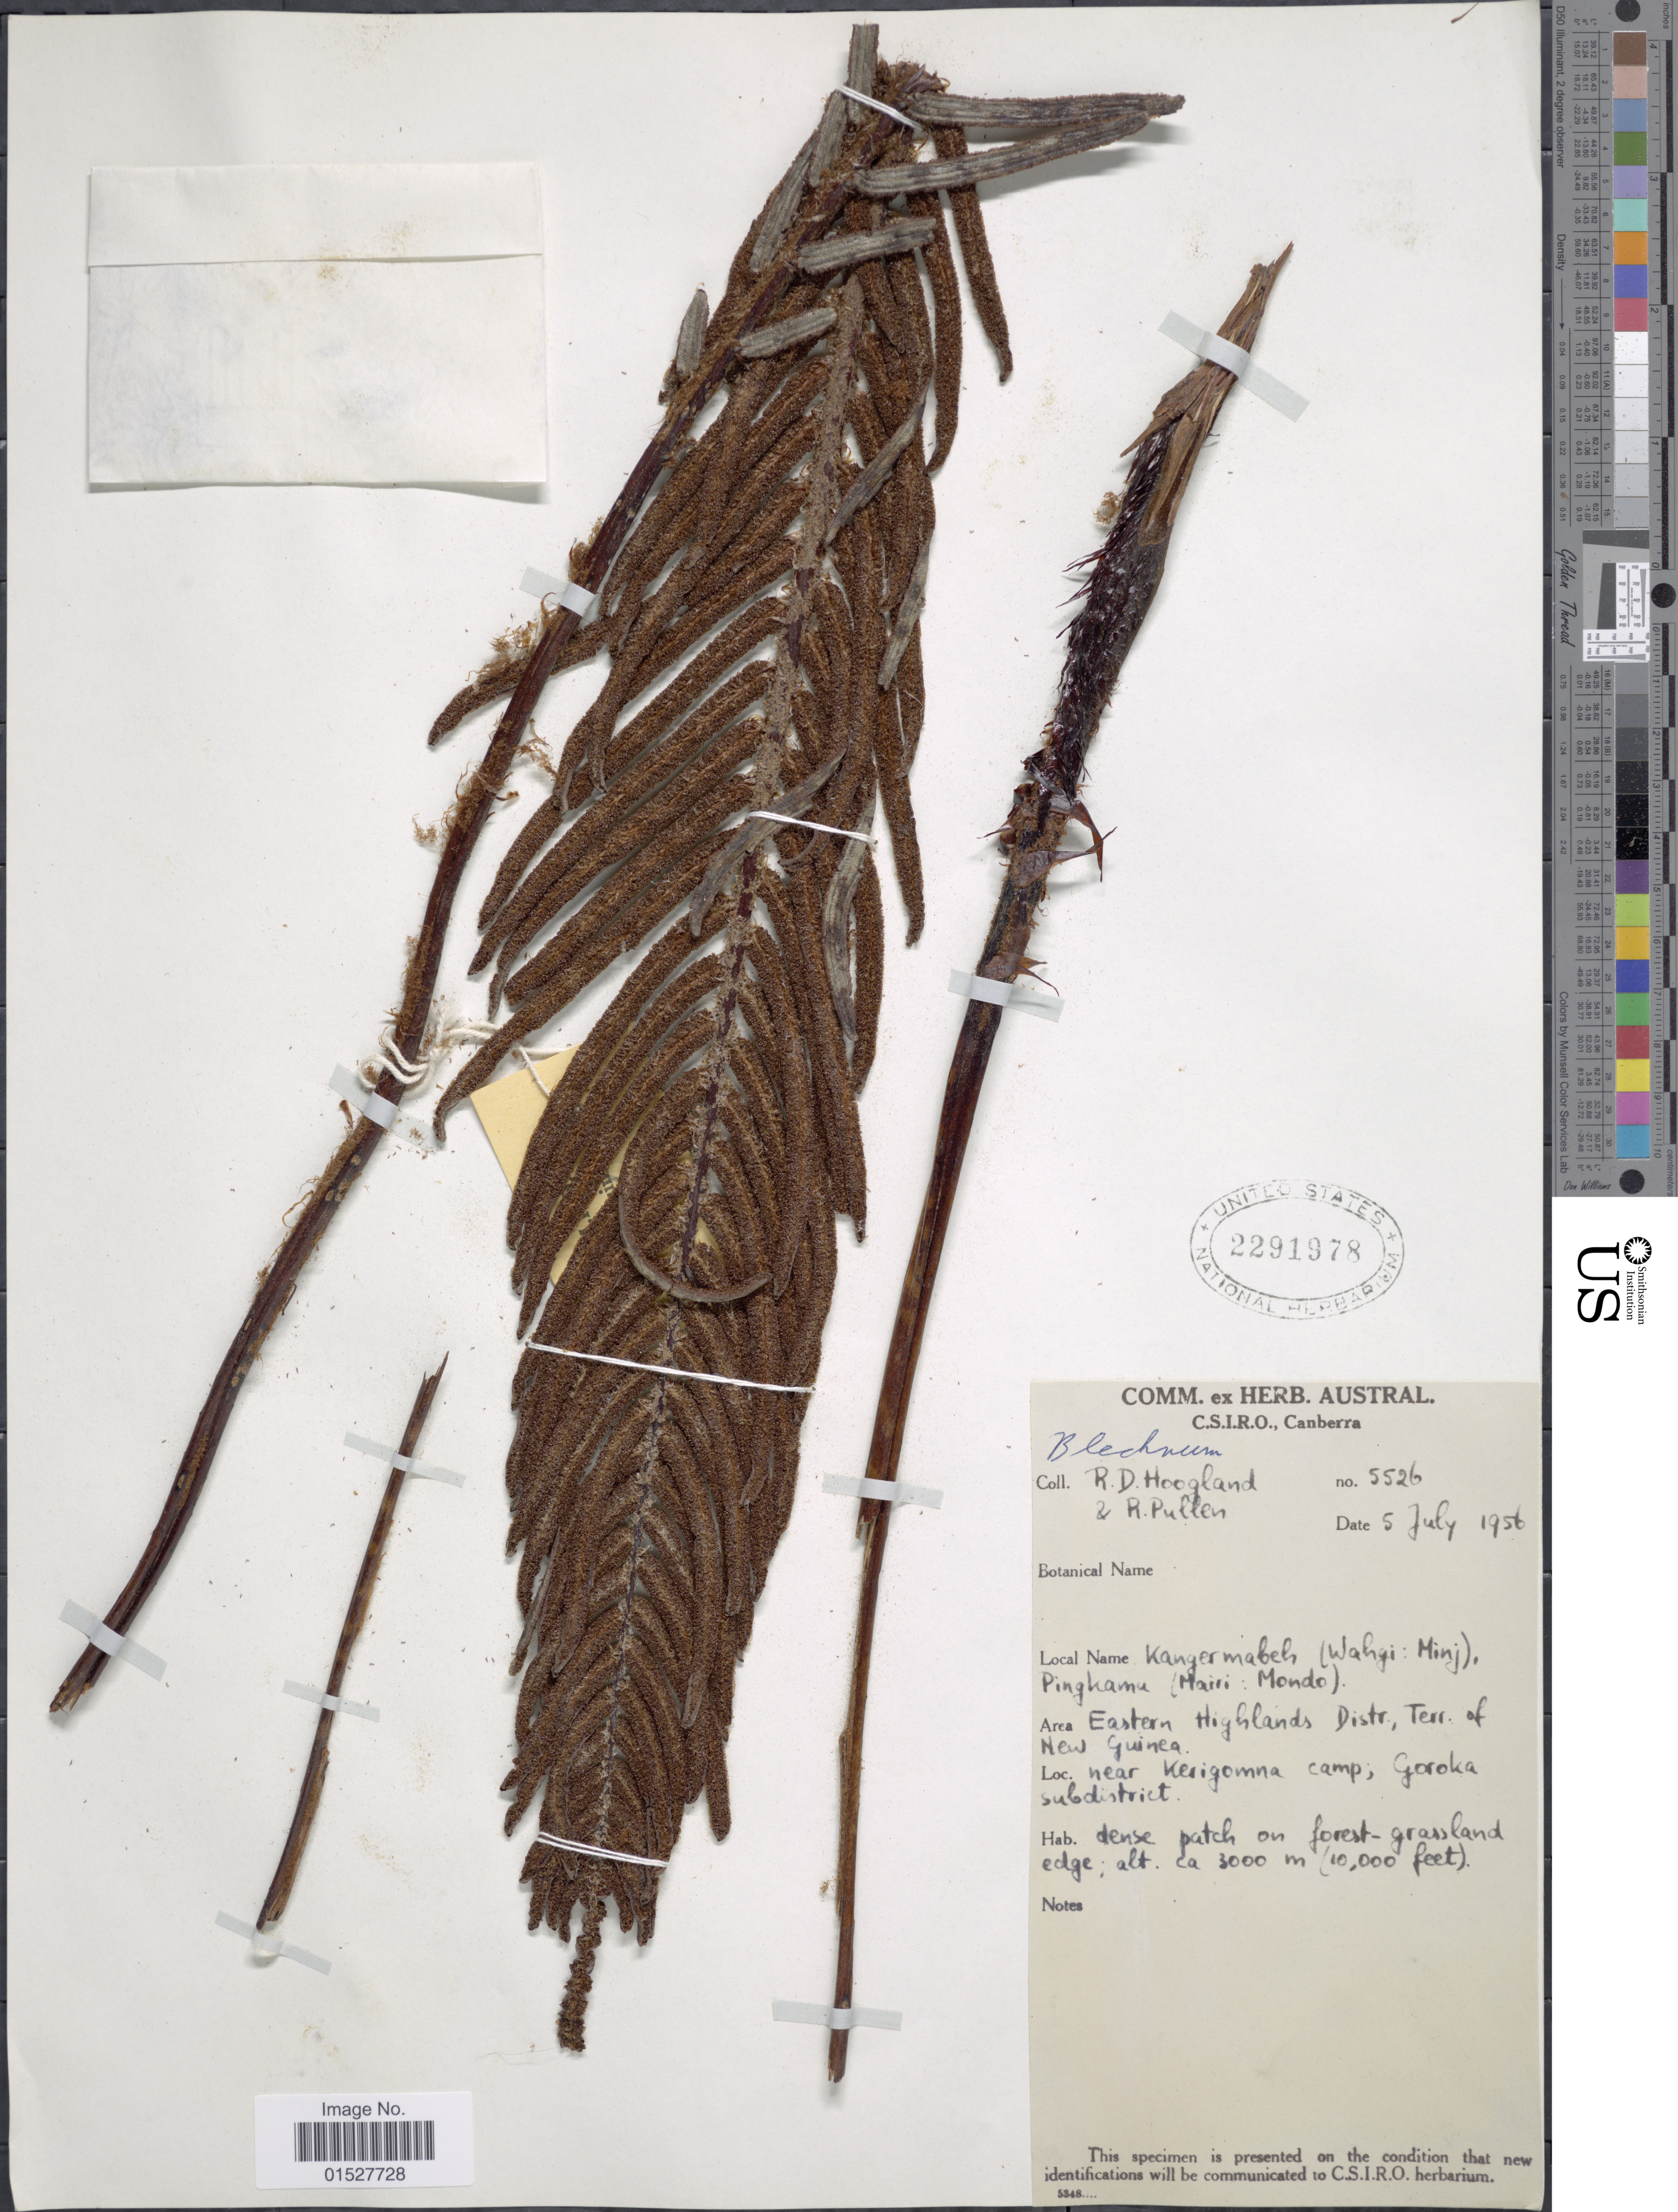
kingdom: Plantae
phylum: Tracheophyta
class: Polypodiopsida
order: Polypodiales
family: Blechnaceae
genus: Blechnum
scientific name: Blechnum sp.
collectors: R. D. Hoogland & R. Pullen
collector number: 5526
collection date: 1956-07-05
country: Papua New Guinea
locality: Eastern Highlands Distr., Terr. of New Guinea. Near Kesigomna camp; Goroka subdistrict.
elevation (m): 3000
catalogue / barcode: US 2291978